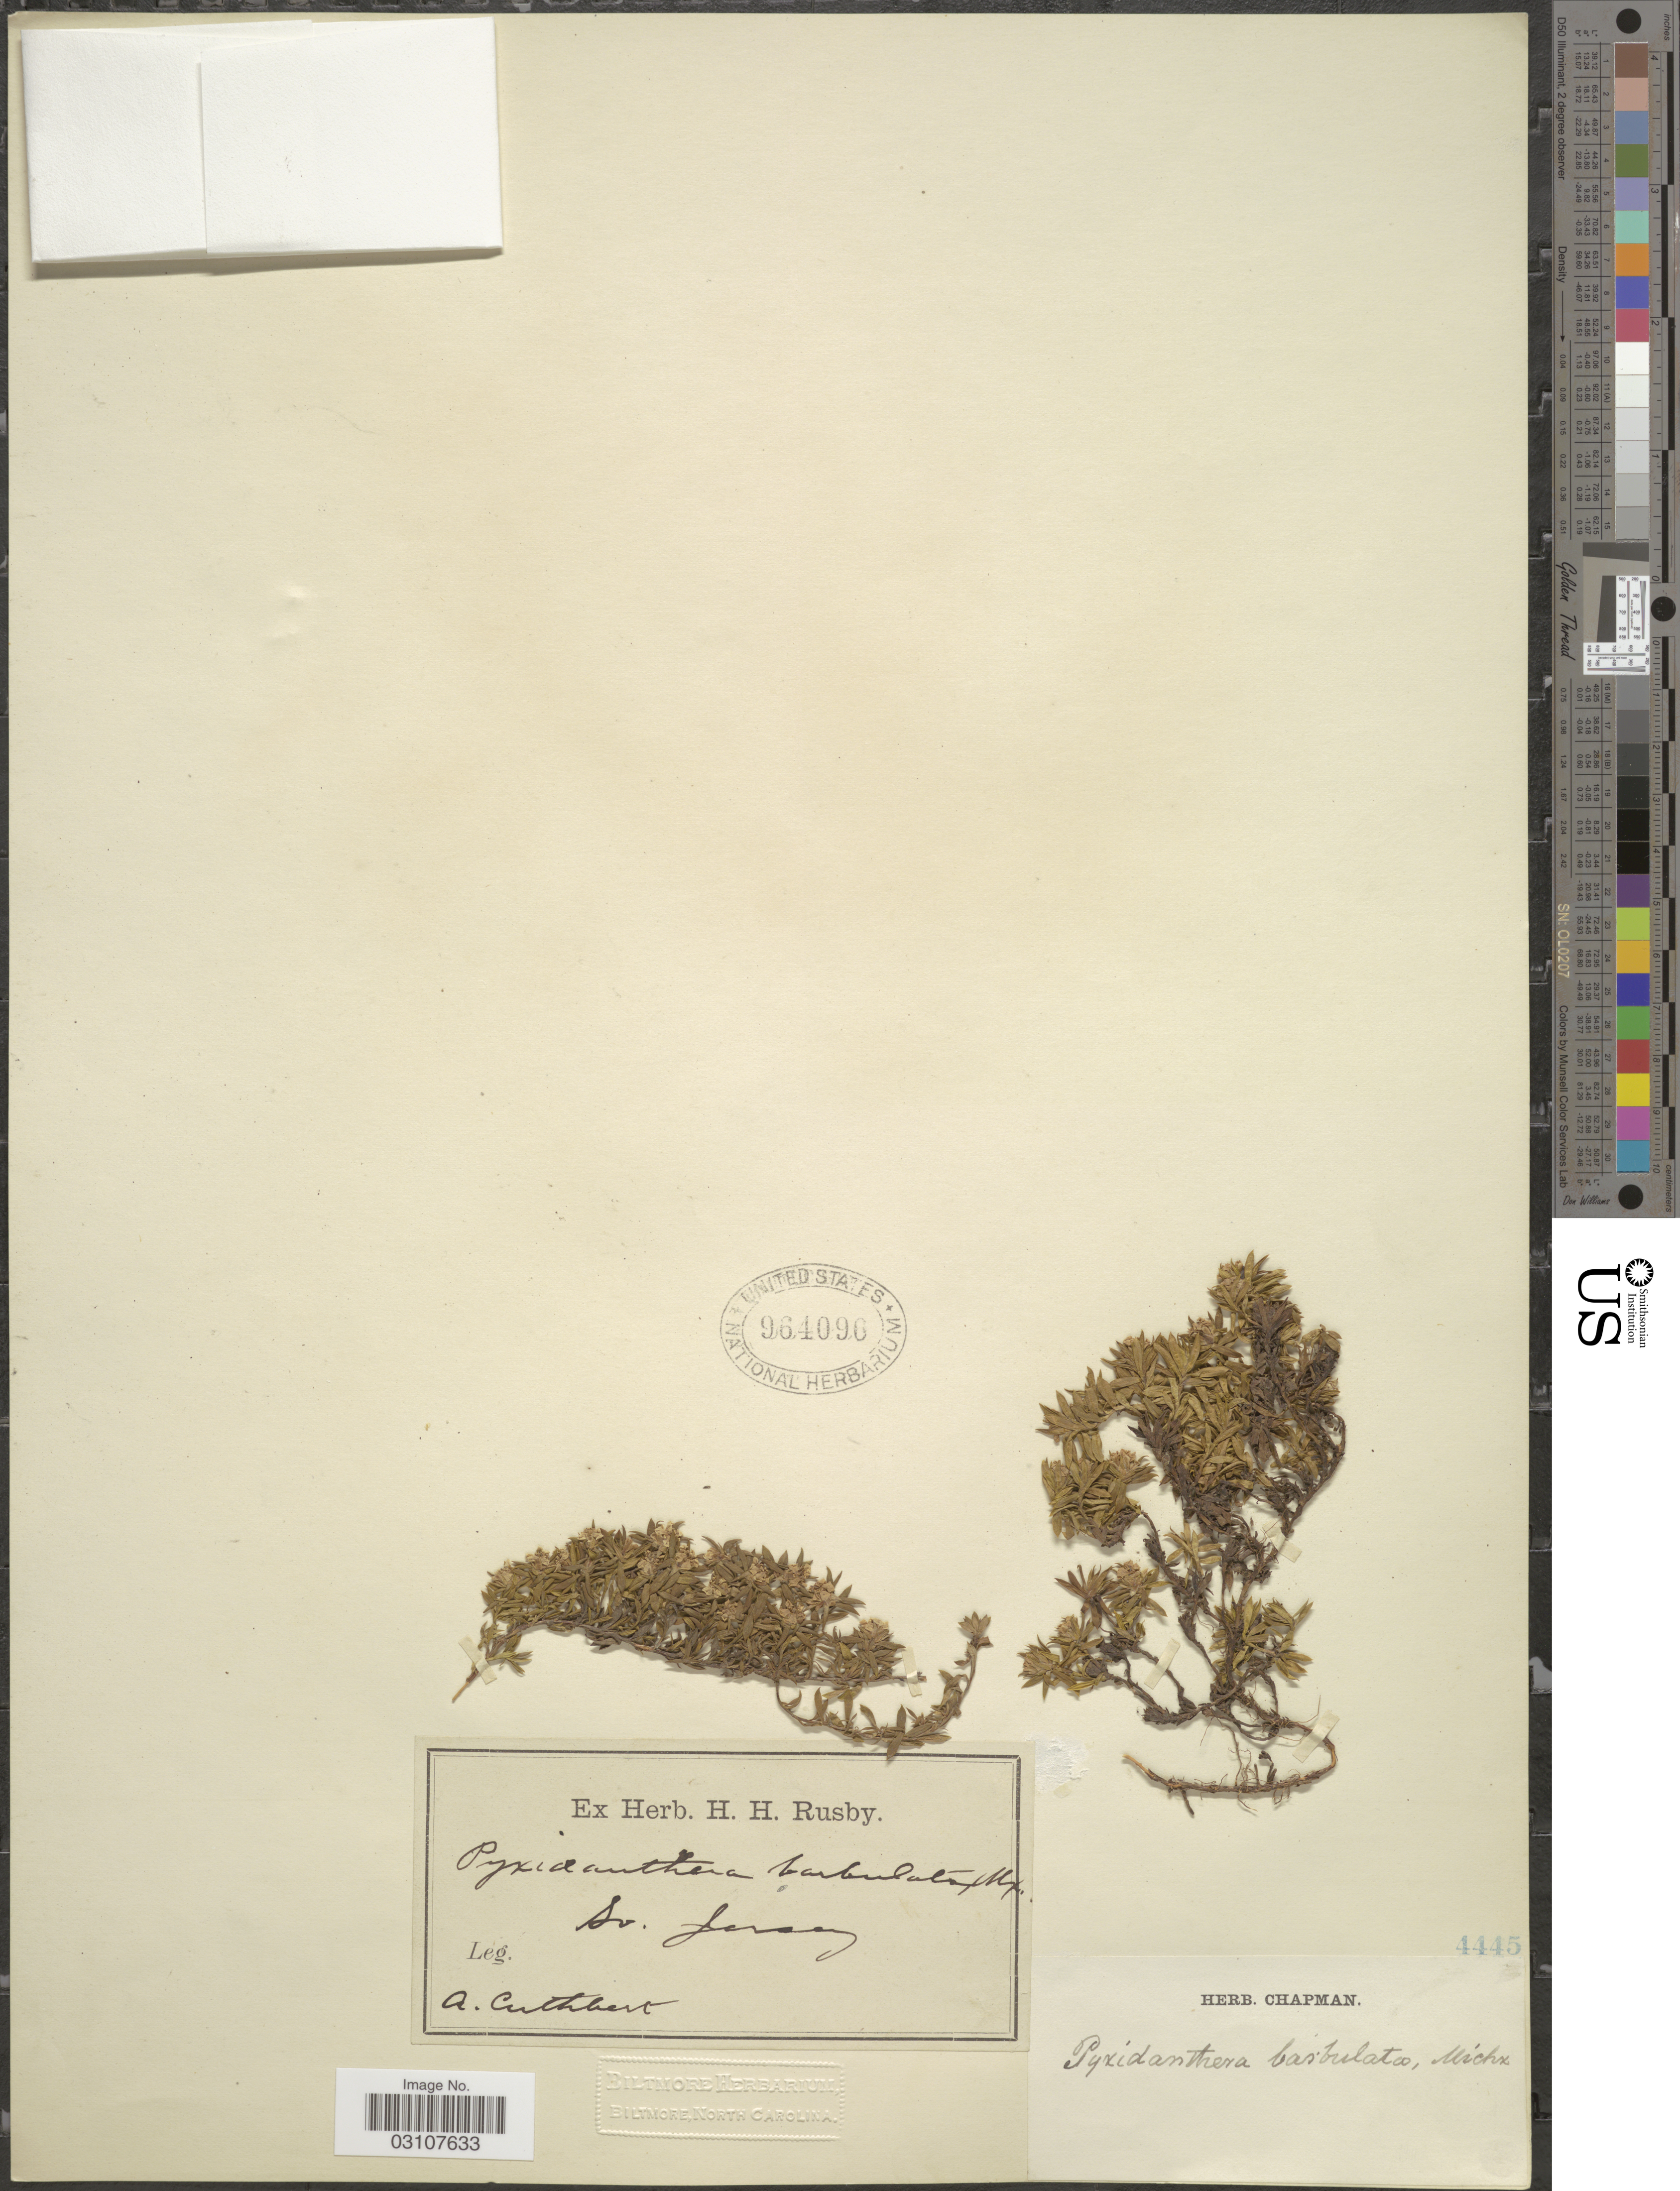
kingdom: Plantae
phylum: Tracheophyta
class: Magnoliopsida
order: Ericales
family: Diapensiaceae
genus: Pyxidanthera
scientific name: Pyxidanthera barbulata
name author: Michx.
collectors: A. Cuthbert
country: United States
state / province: New Jersey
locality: Nw. Jersey.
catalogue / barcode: US 964096